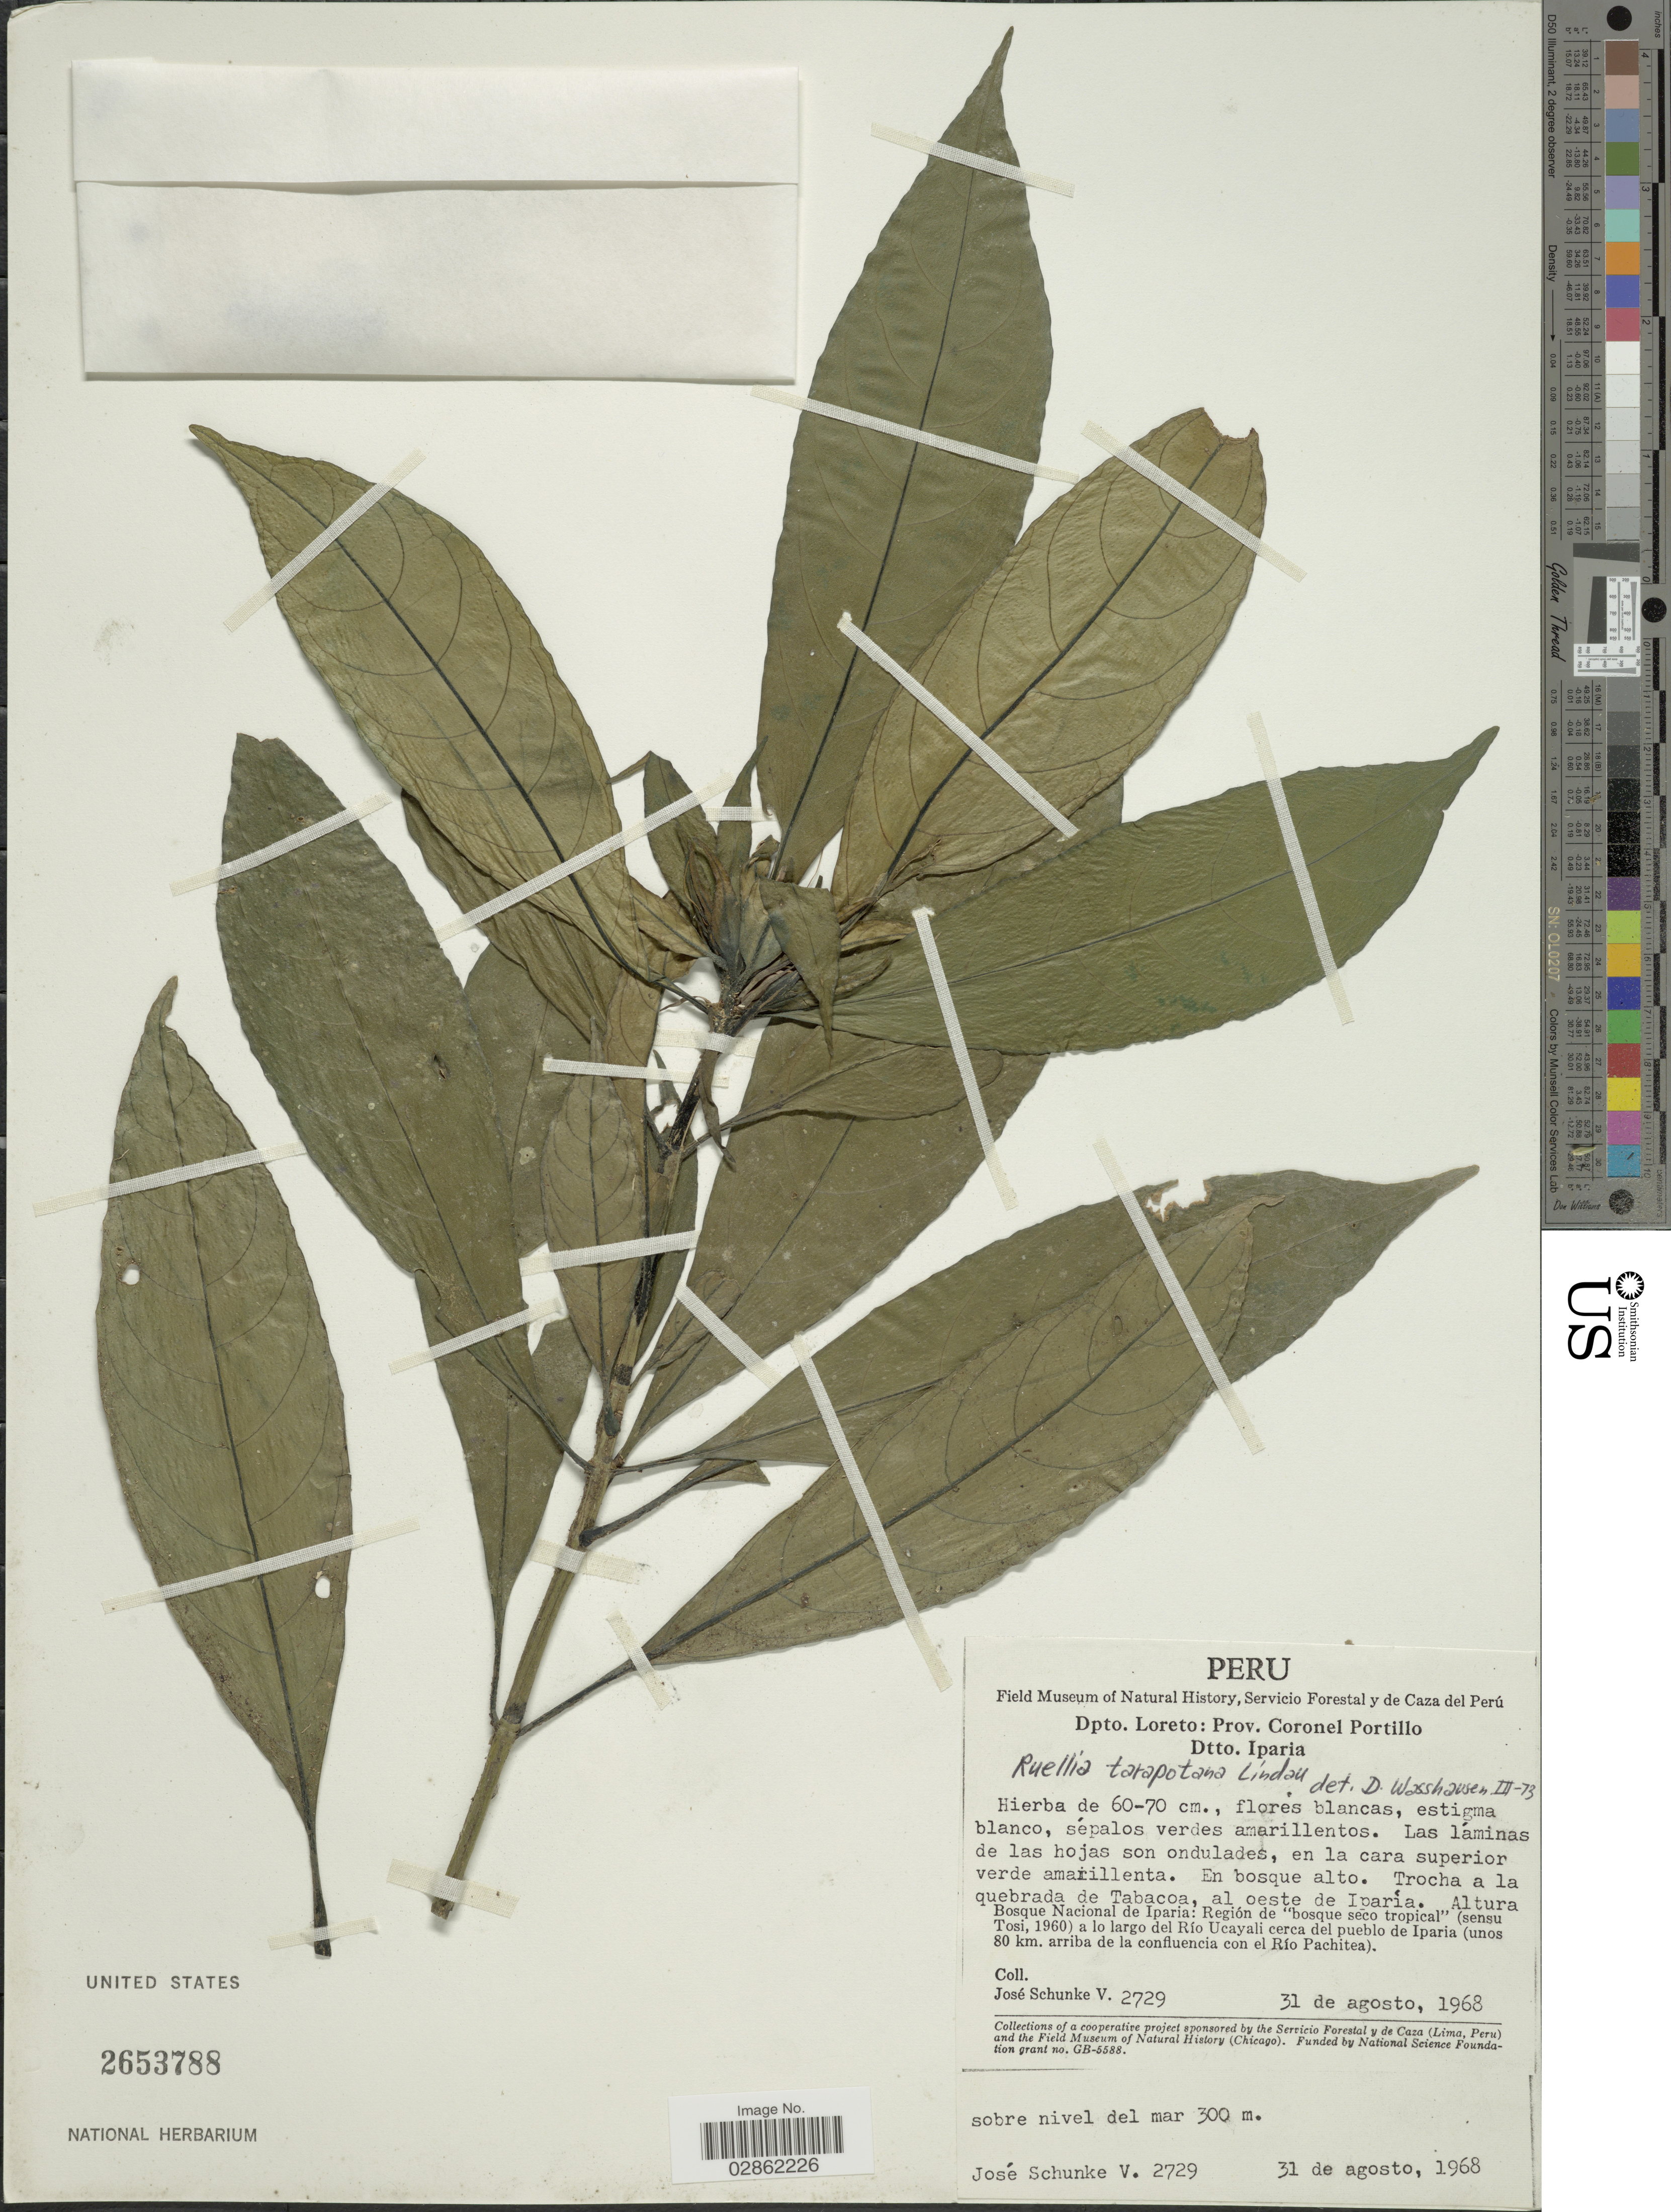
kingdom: Plantae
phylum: Tracheophyta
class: Magnoliopsida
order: Lamiales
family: Acanthaceae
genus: Ruellia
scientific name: Ruellia tarapotana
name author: Lindau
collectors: J. Schunke Vigo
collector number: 2729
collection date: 1968-08-31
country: Peru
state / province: Loreto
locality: Dpto. Loreto, Prov. Coronel Portillo, Dtto. Iparia, Trocha a la quebrada de Tabacoa, al oeste de Iparía, Bosque Nacional de Iparia, Región de "bosque seco tropical" (sensu Tosi, 1960) a lo largo del Río Ucayali cerca del pueblo de Iparia (unos 80 km. arriba de la confluencia con el Río Pachitea).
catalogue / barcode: US 2653788